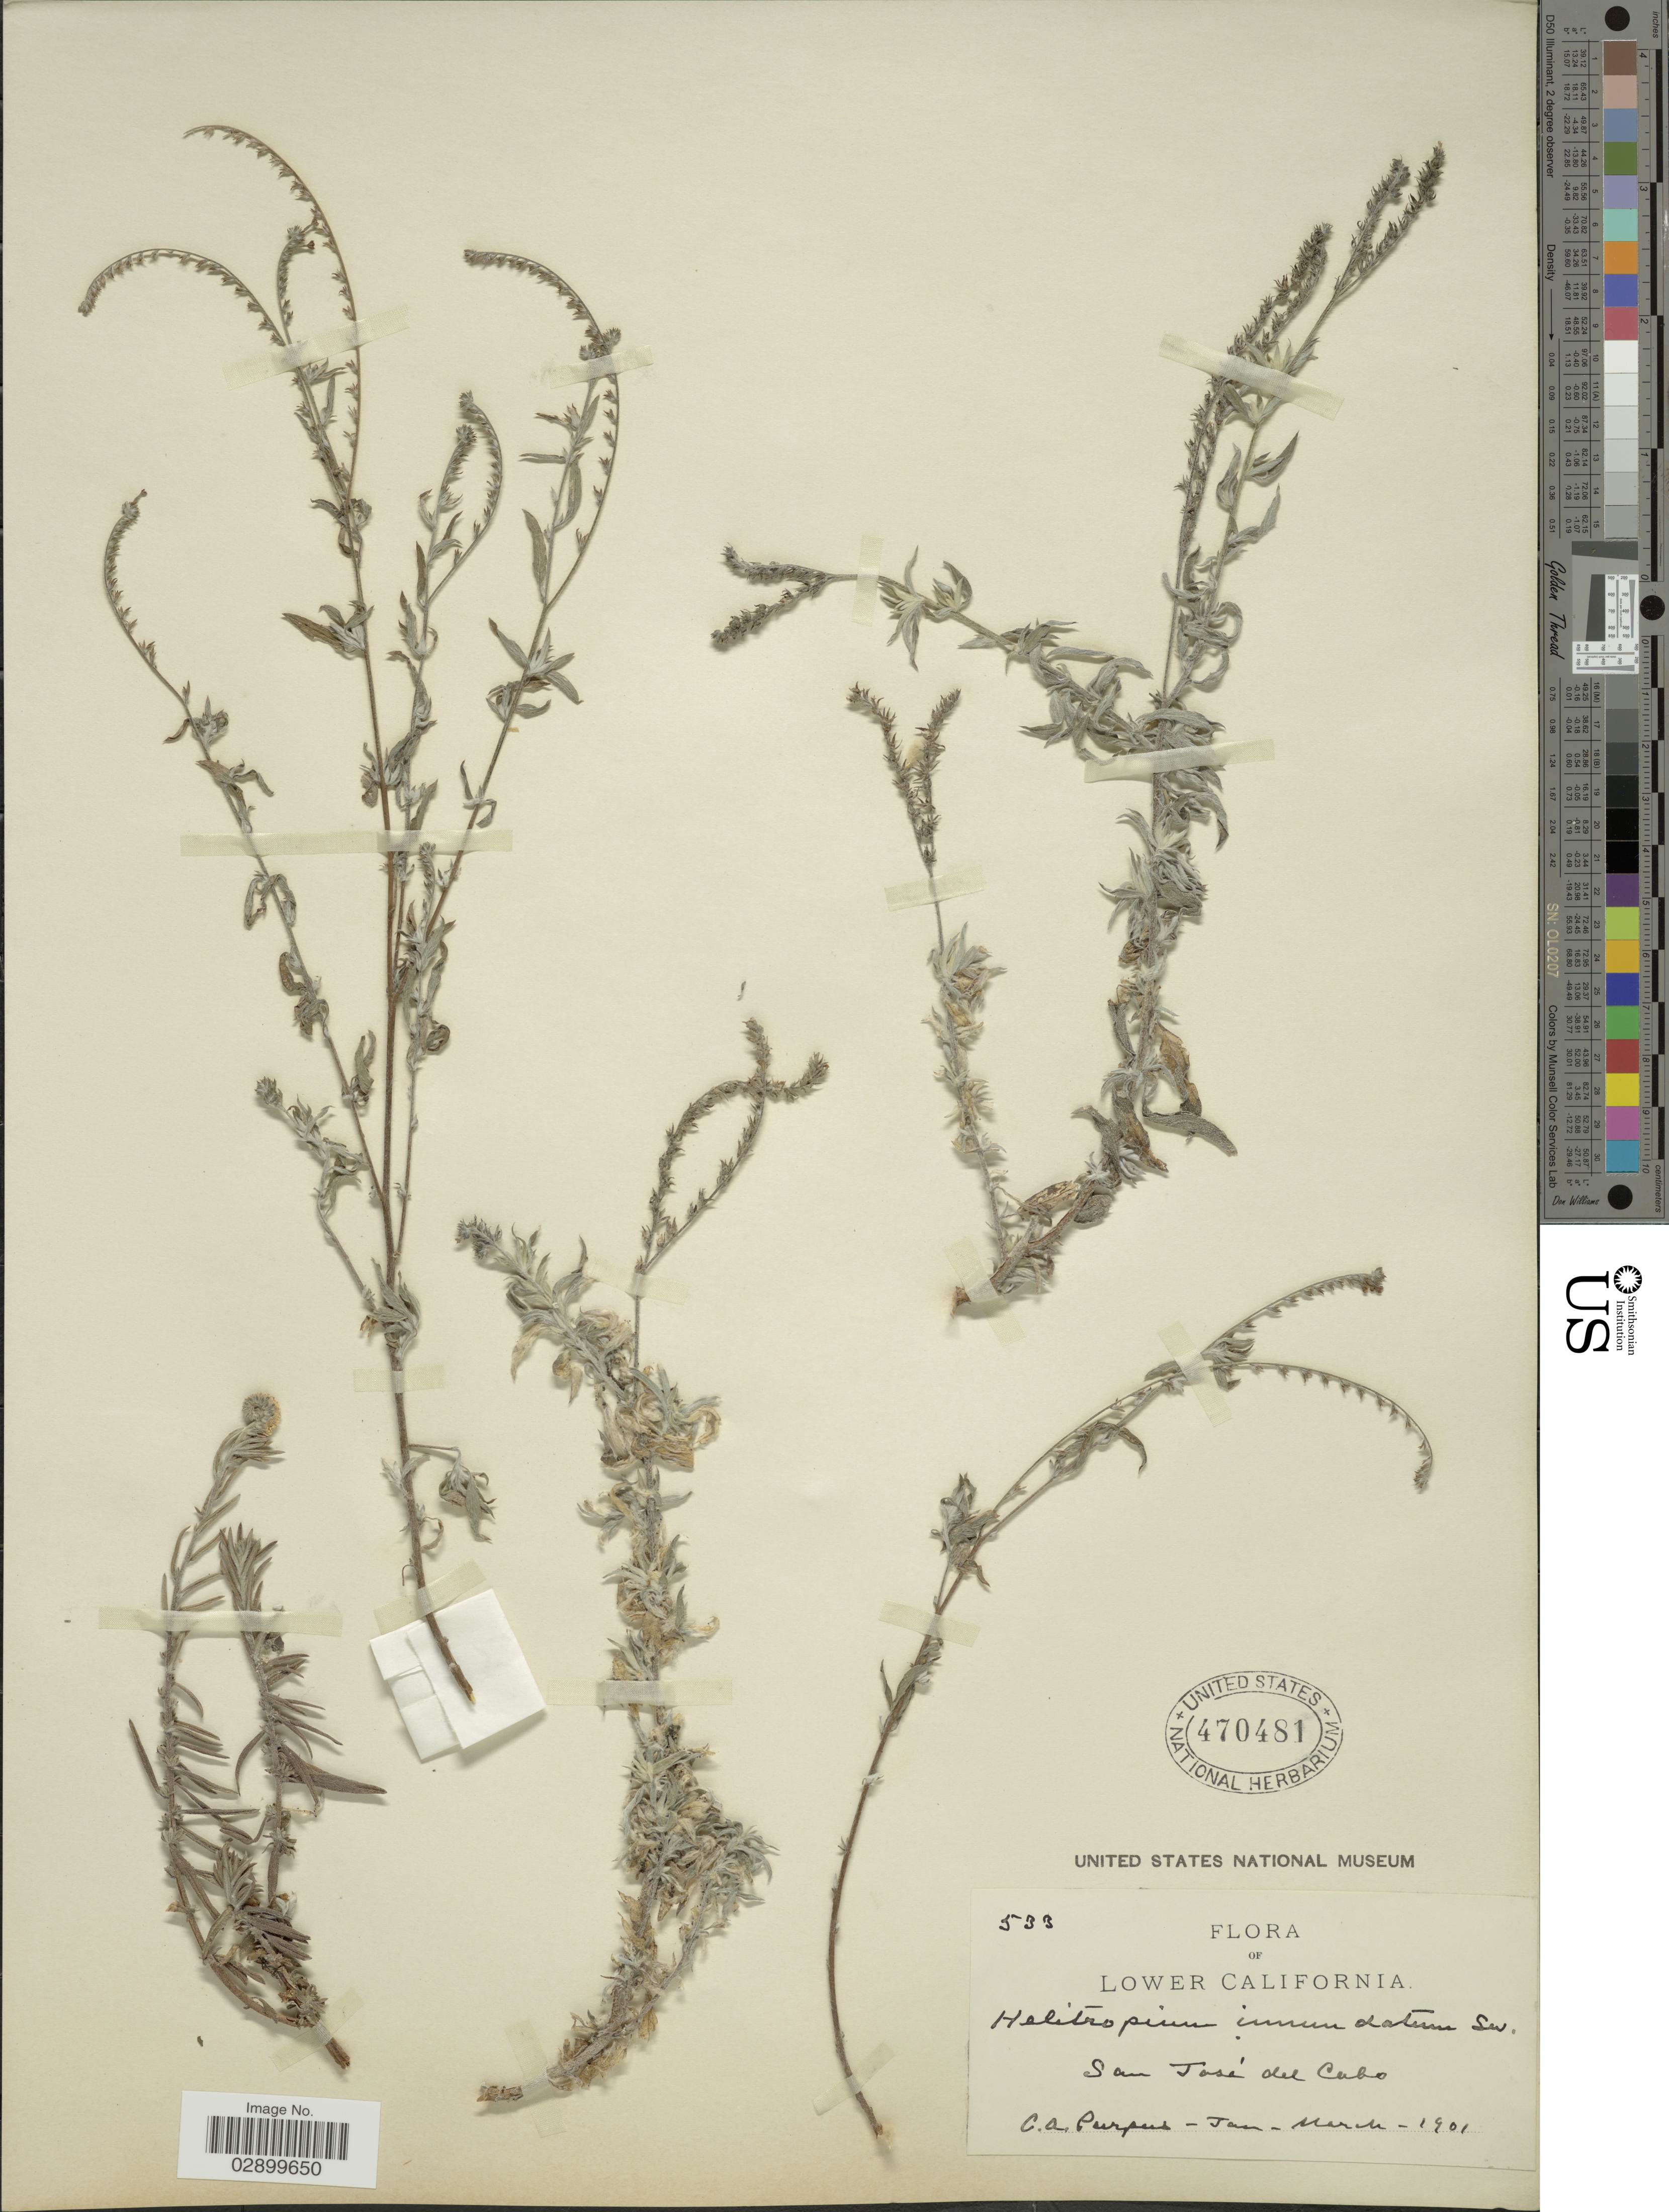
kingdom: Plantae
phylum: Tracheophyta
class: Magnoliopsida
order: Boraginales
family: Heliotropiaceae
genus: Heliotropium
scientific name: Heliotropium hintonii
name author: (I.M. Johnst.) I.M. Johnst.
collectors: C. A. Purpus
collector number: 533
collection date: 1901-01/1901-03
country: Mexico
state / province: Baja California Sur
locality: Lower California, San José del Cabo.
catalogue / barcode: US 470481